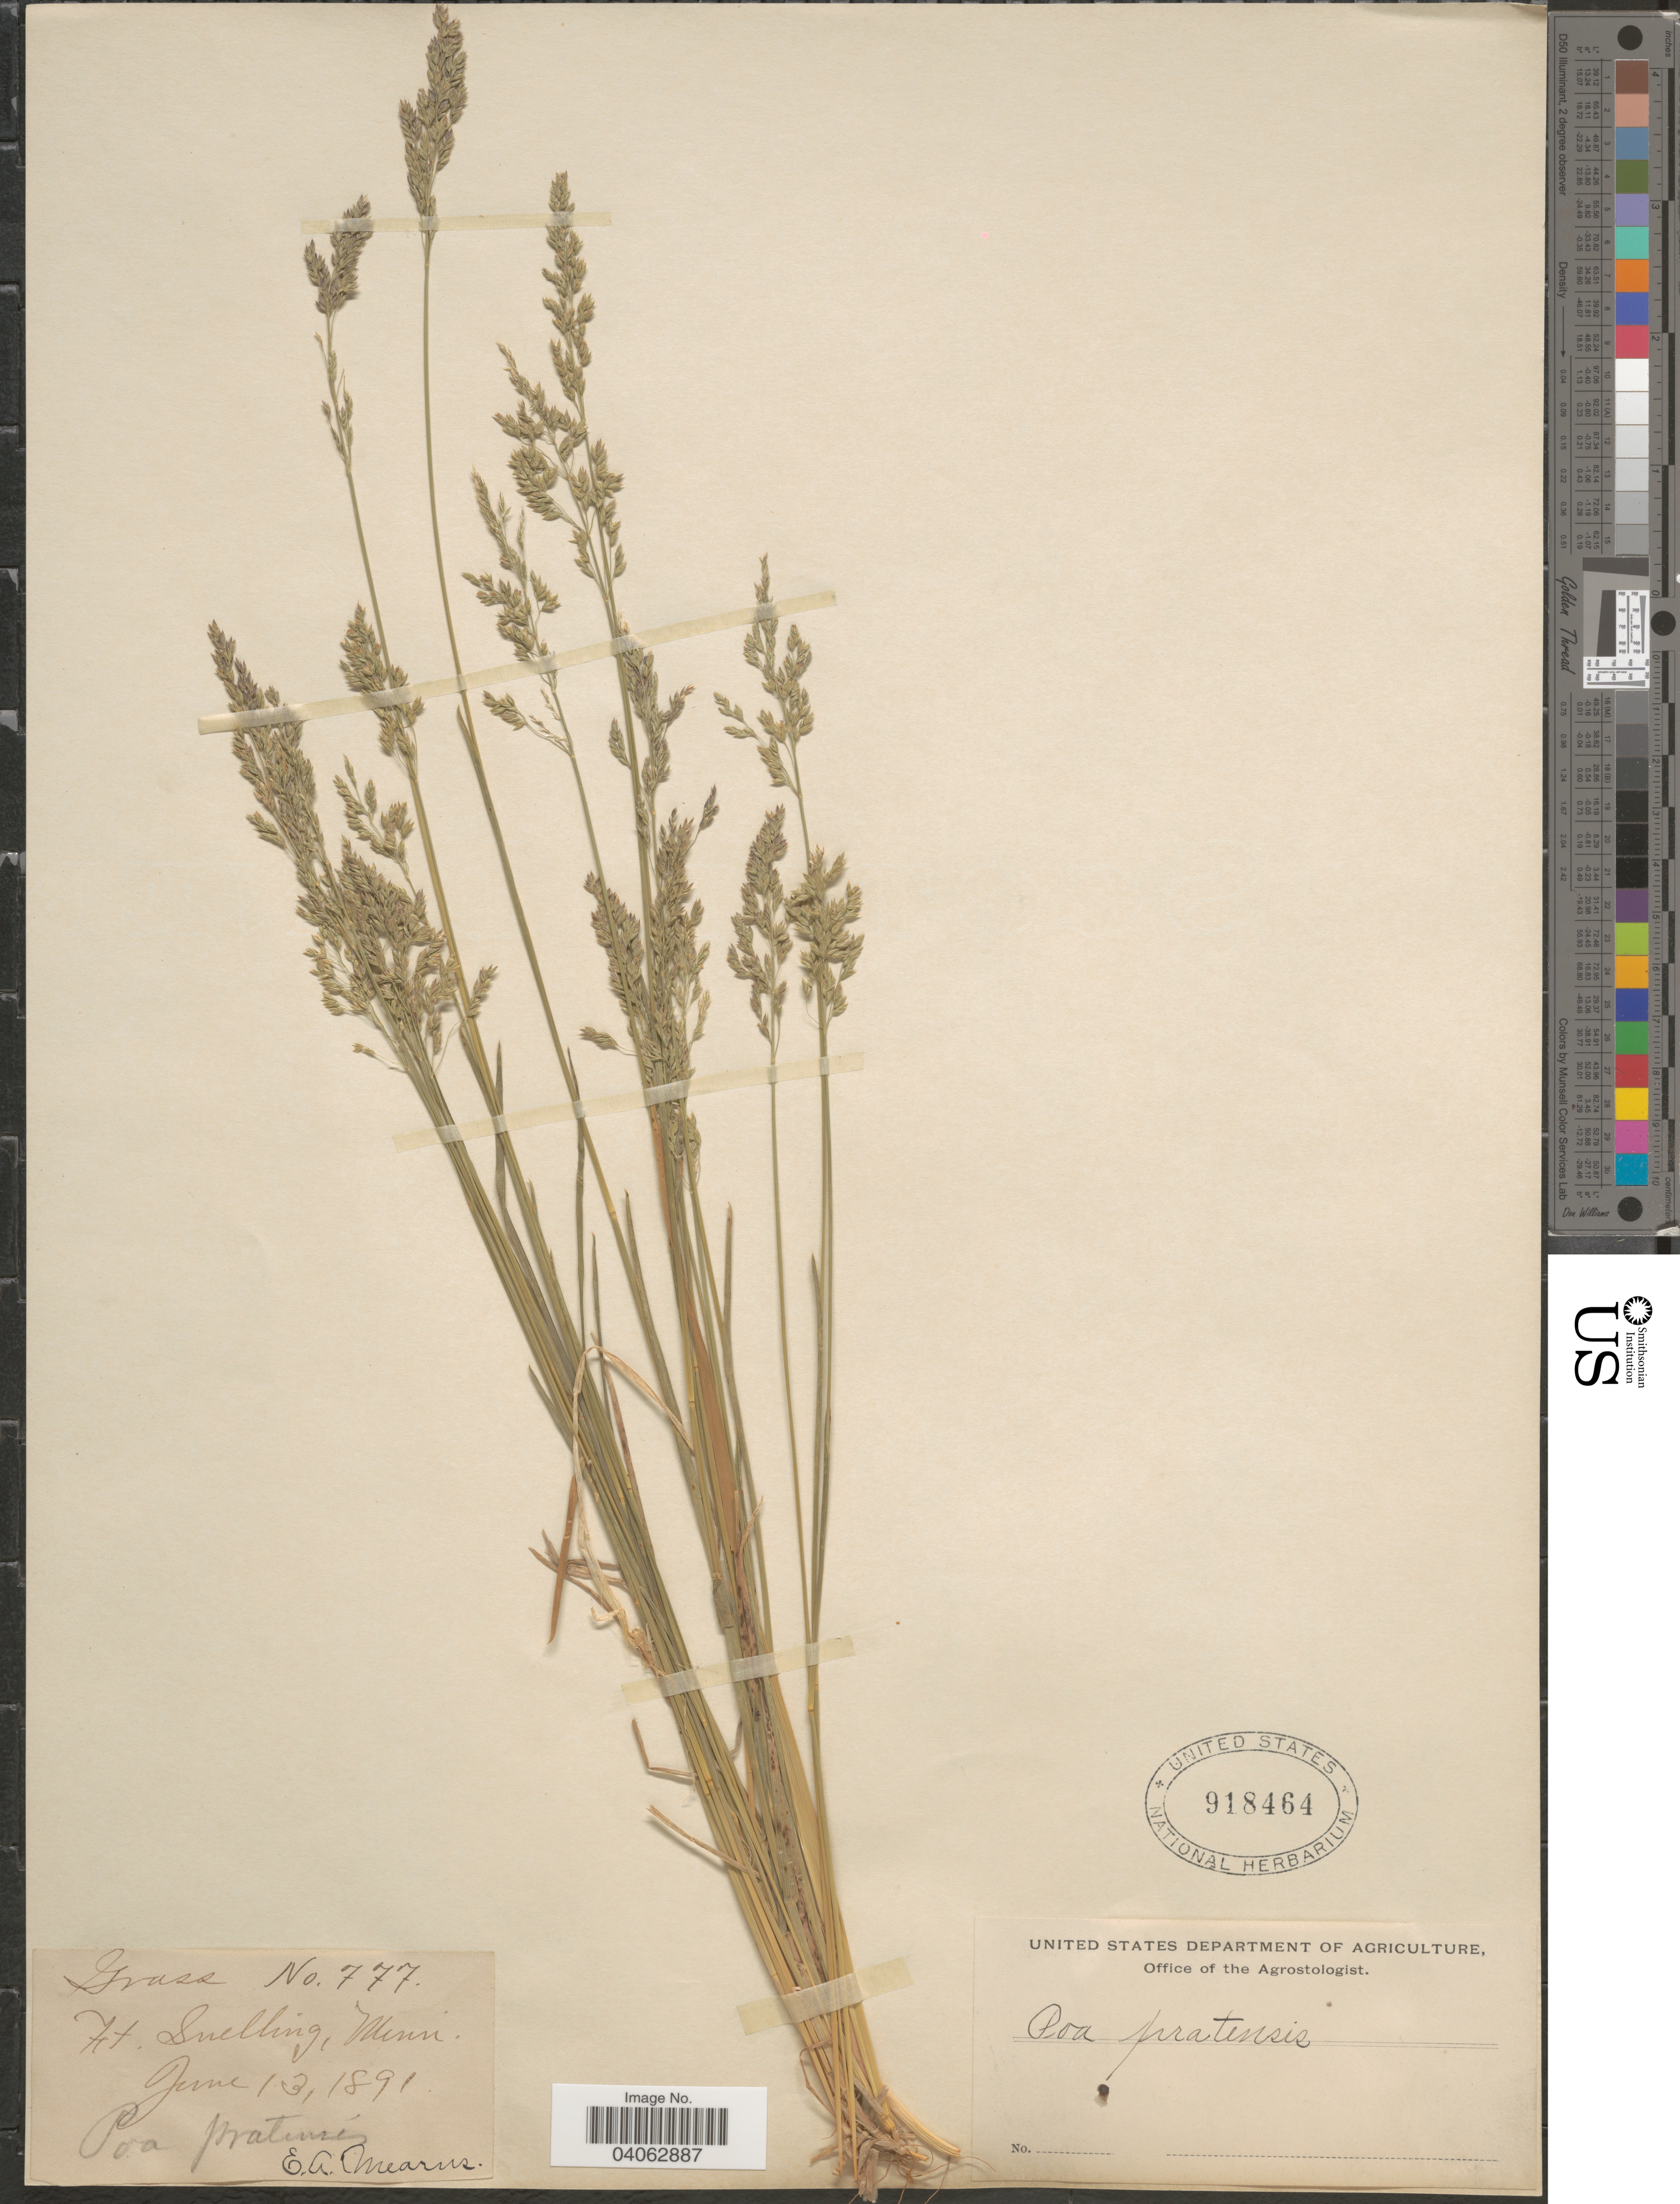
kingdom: Plantae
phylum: Tracheophyta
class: Liliopsida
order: Poales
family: Poaceae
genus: Poa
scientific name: Poa pratensis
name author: L.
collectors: E. A. Mearns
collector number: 777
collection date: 1891-06-13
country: United States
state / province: Minnesota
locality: Ft. Snelling.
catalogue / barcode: US 918464